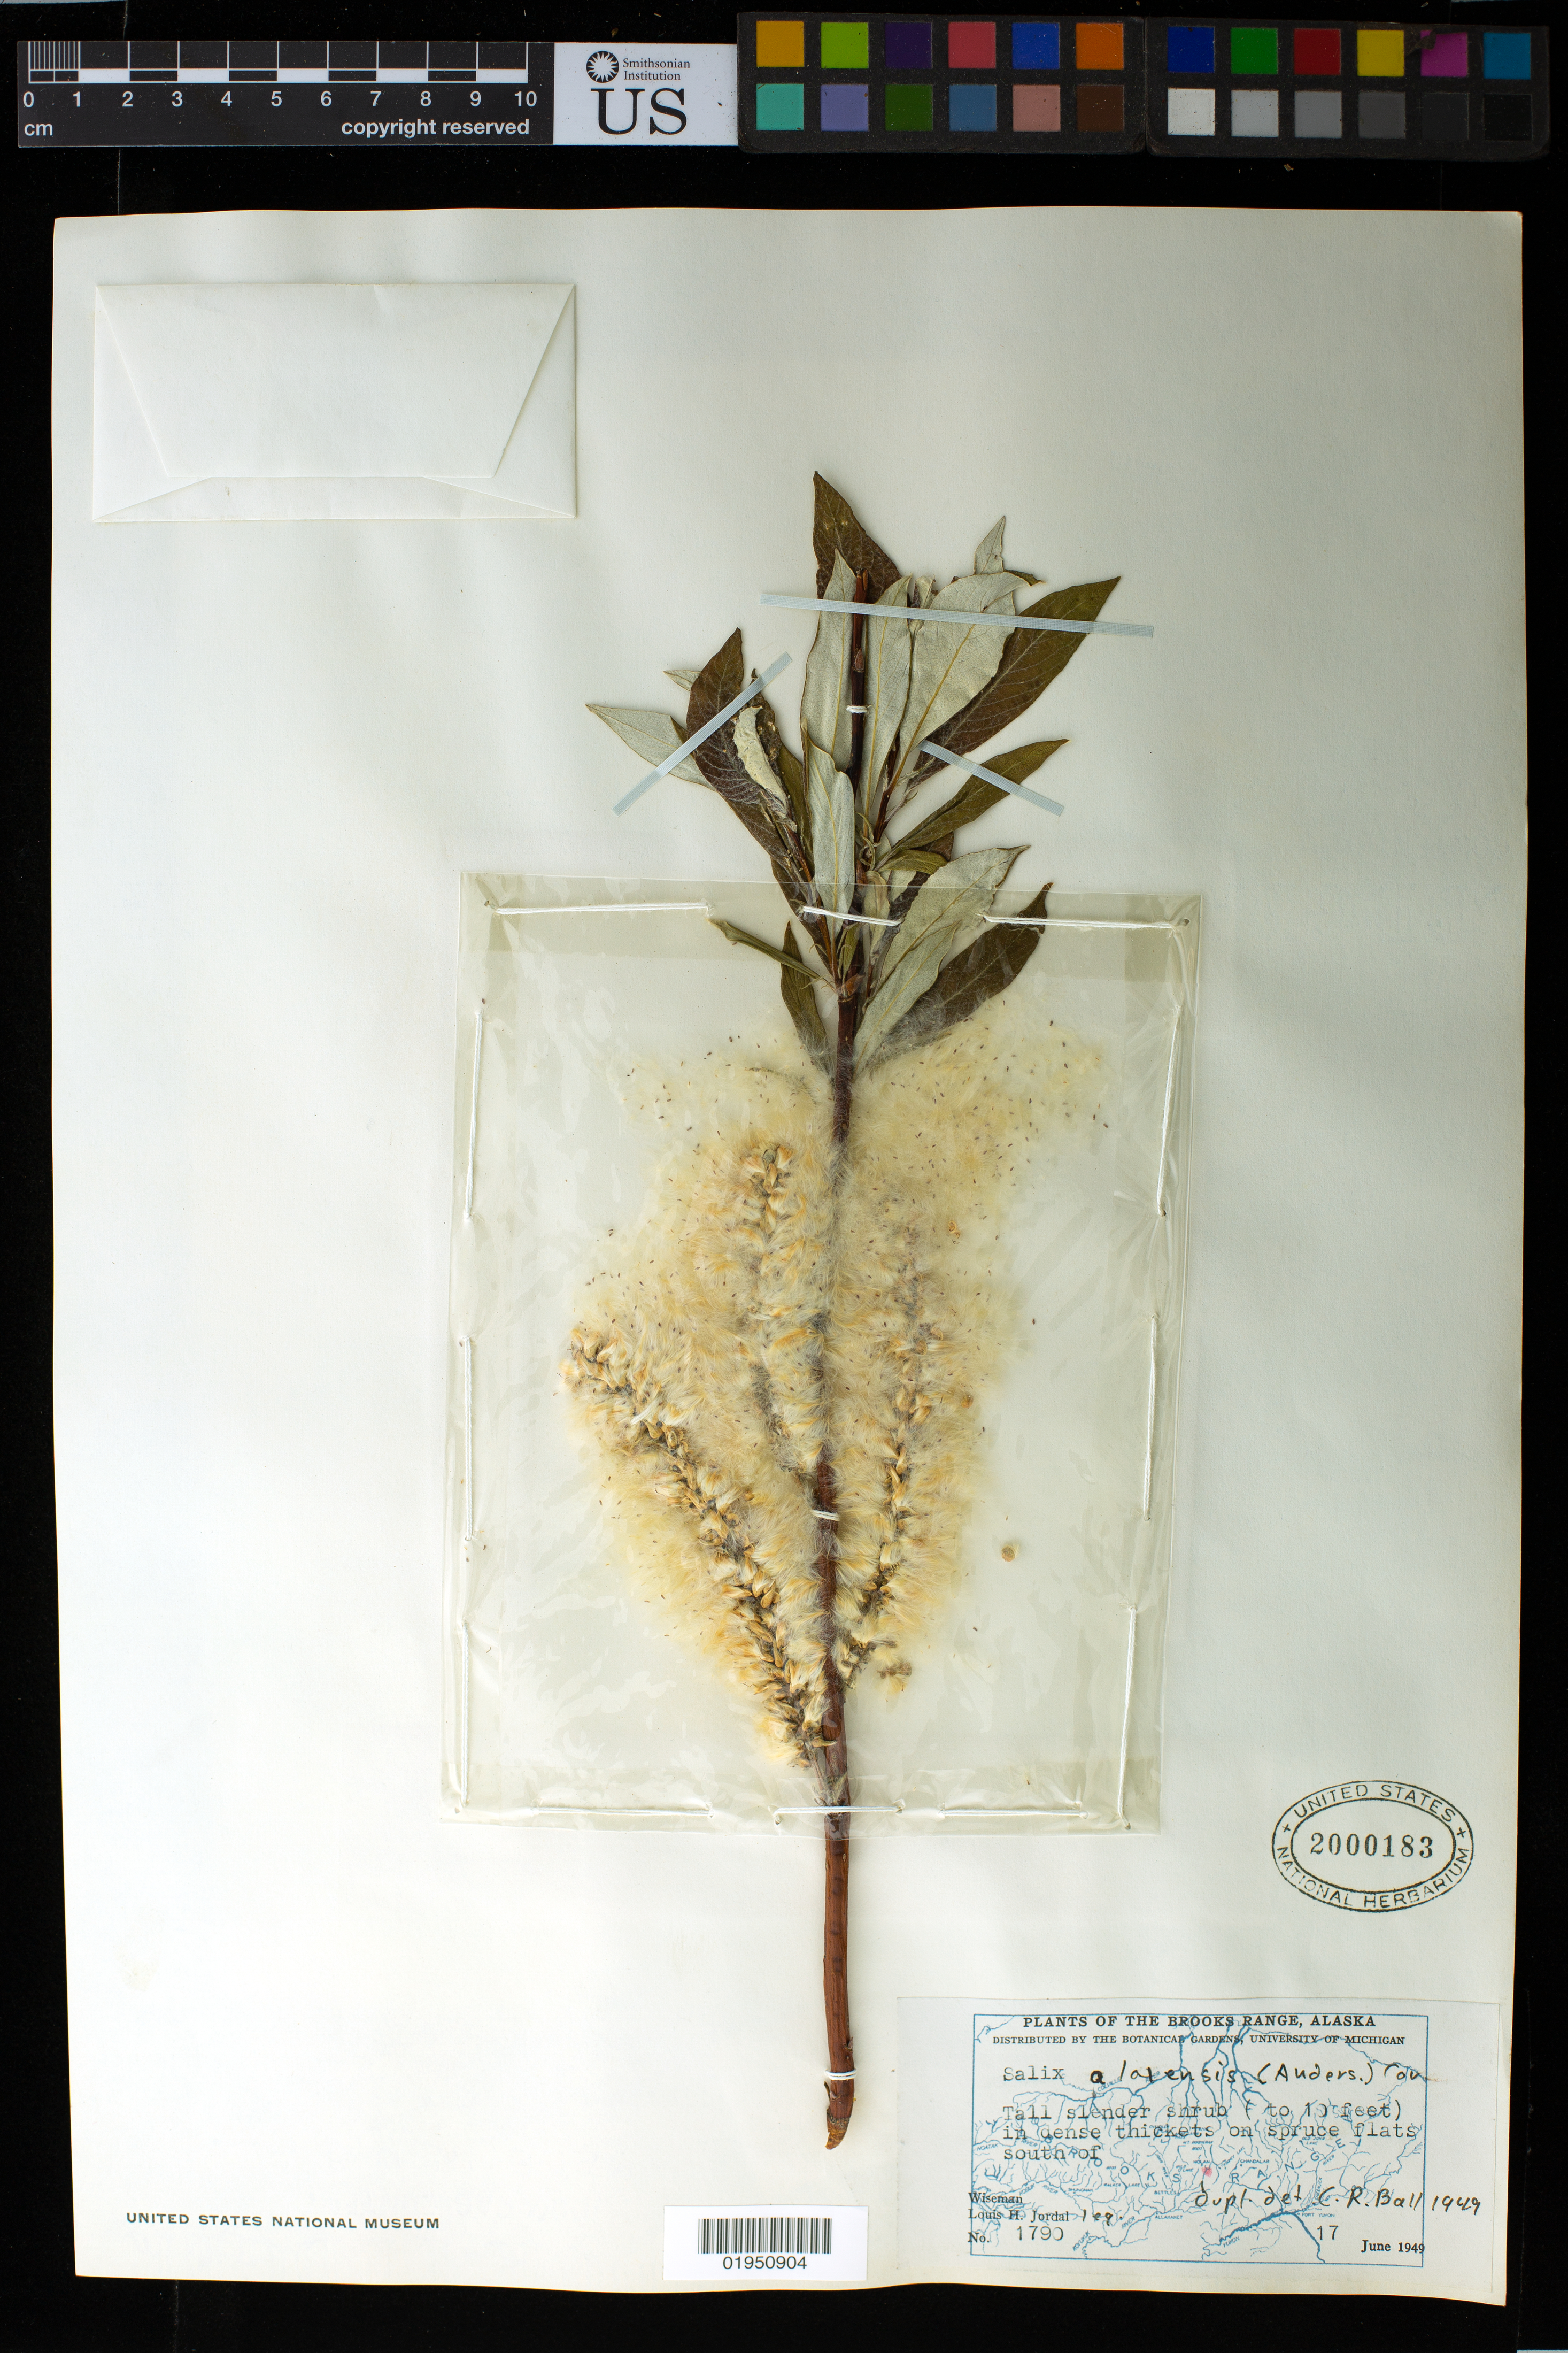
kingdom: Plantae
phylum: Tracheophyta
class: Magnoliopsida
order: Malpighiales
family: Salicaceae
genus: Salix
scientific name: Salix alaxensis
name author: (Andersson) Coville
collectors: L. Jordal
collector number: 1790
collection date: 1949-06-17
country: United States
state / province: Alaska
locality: Brooks Range, south of Wiseman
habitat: dense thickets on spruce flats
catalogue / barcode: US 2000183